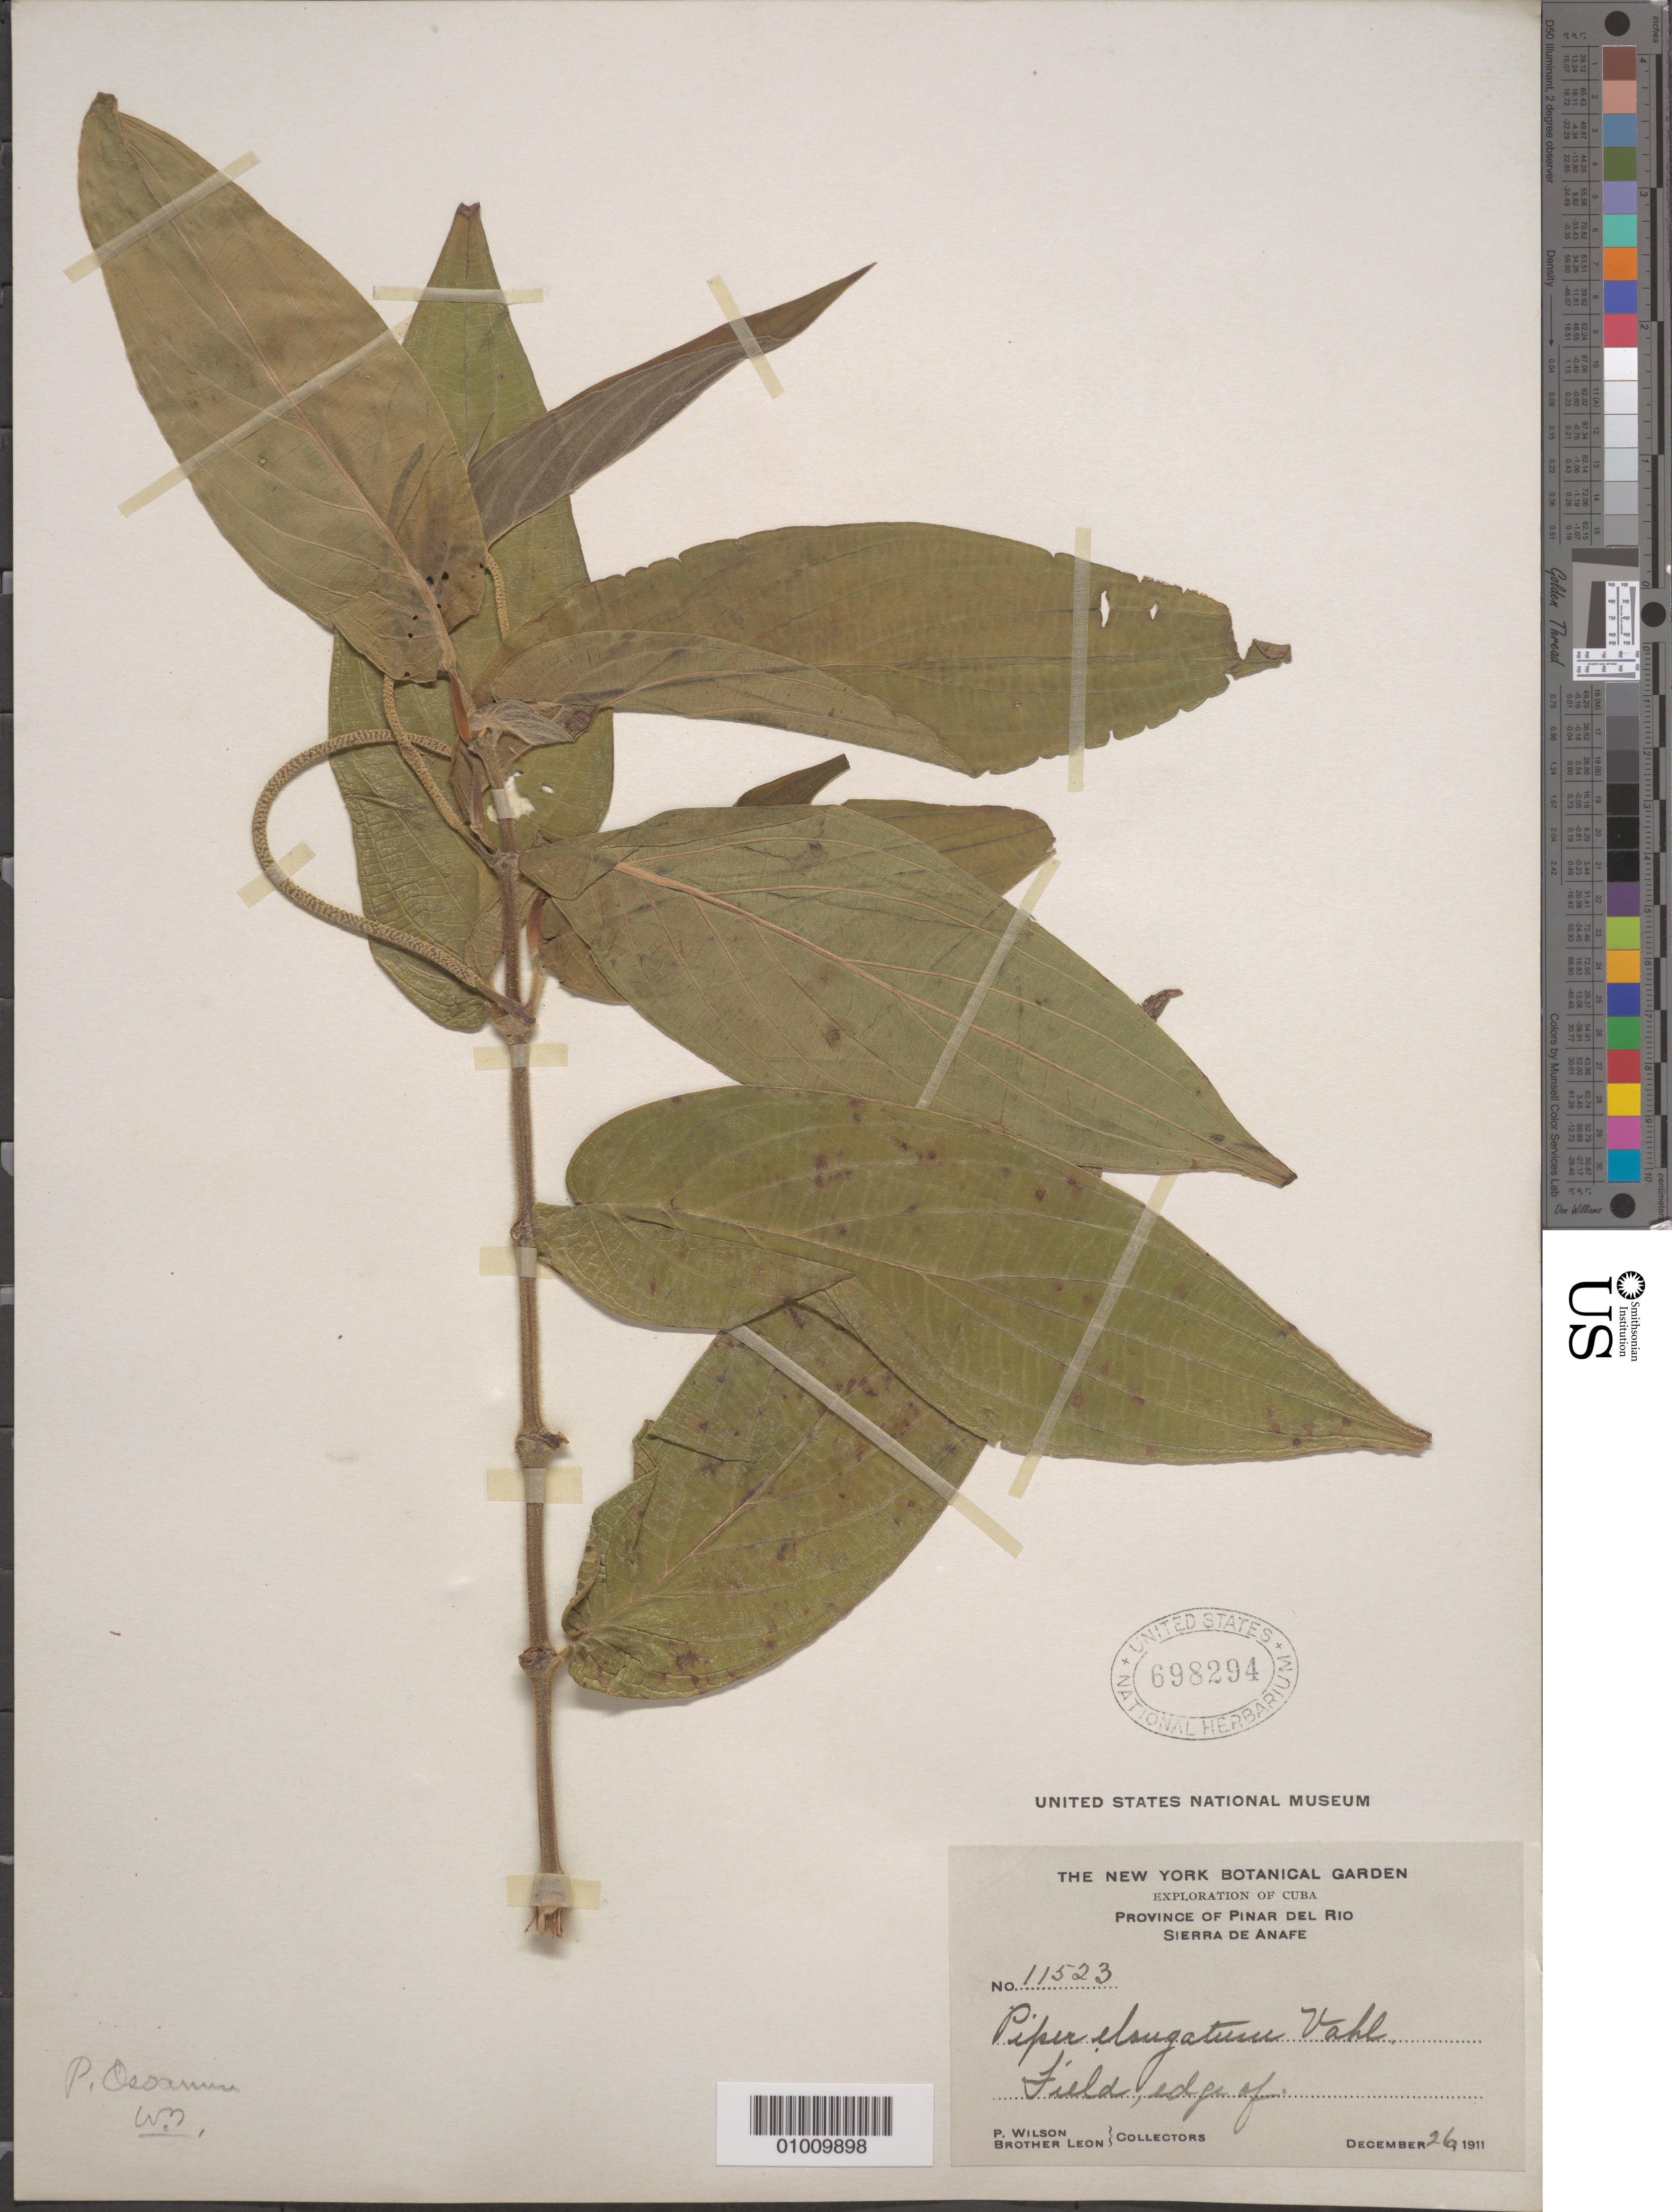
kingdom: Plantae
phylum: Tracheophyta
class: Magnoliopsida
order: Piperales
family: Piperaceae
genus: Piper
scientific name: Piper ossanum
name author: (C. DC.) Trel.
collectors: P. Wilson & Bro. León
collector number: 11523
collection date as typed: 26 Dec 1911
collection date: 1911-12-26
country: Cuba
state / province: Pinar del Rio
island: Cuba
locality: Sierra de Anafe Edge of fields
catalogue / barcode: US 698294